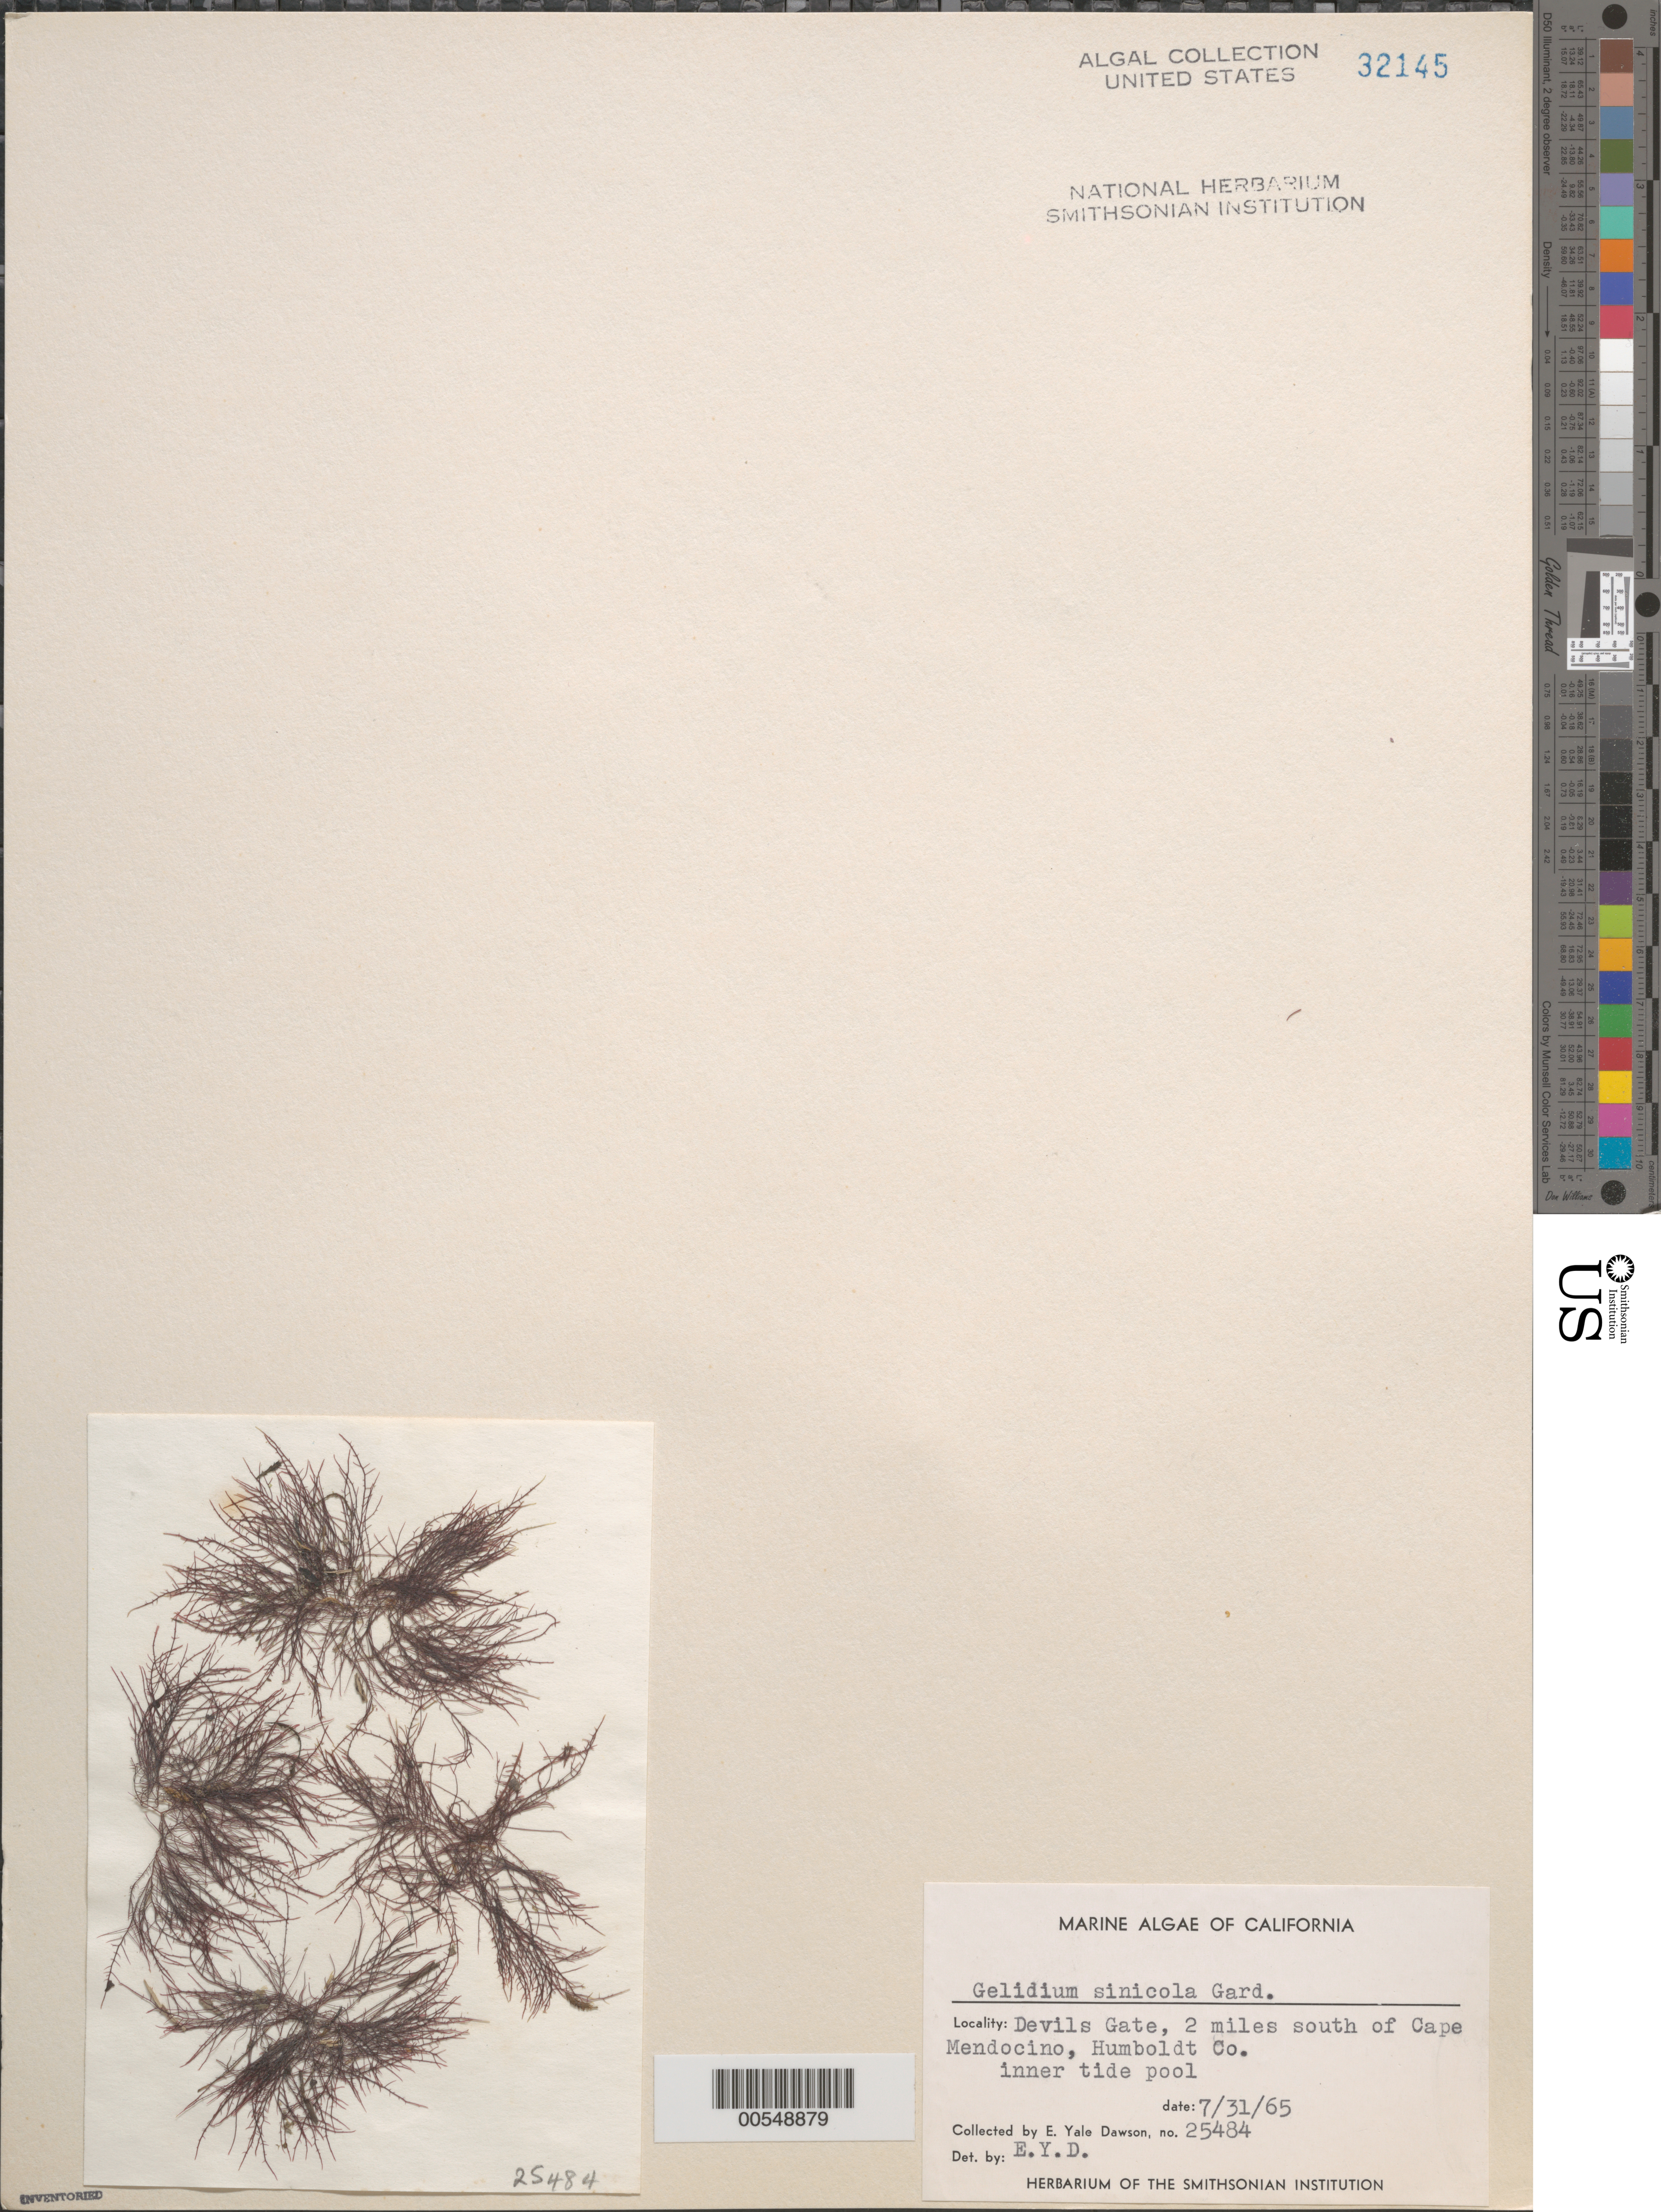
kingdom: Plantae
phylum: Rhodophyta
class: Florideophyceae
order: Gelidiales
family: Gelidiaceae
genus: Gelidium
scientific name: Gelidium sinicola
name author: N.L. Gardner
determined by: Dawson, E. Y.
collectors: E. Y. Dawson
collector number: EYD 25484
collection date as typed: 30 Jun 1965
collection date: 1965-06-30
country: United States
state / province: California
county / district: Humboldt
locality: Devils Gate, 2 miles south of Cape Mendocino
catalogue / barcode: US 32145